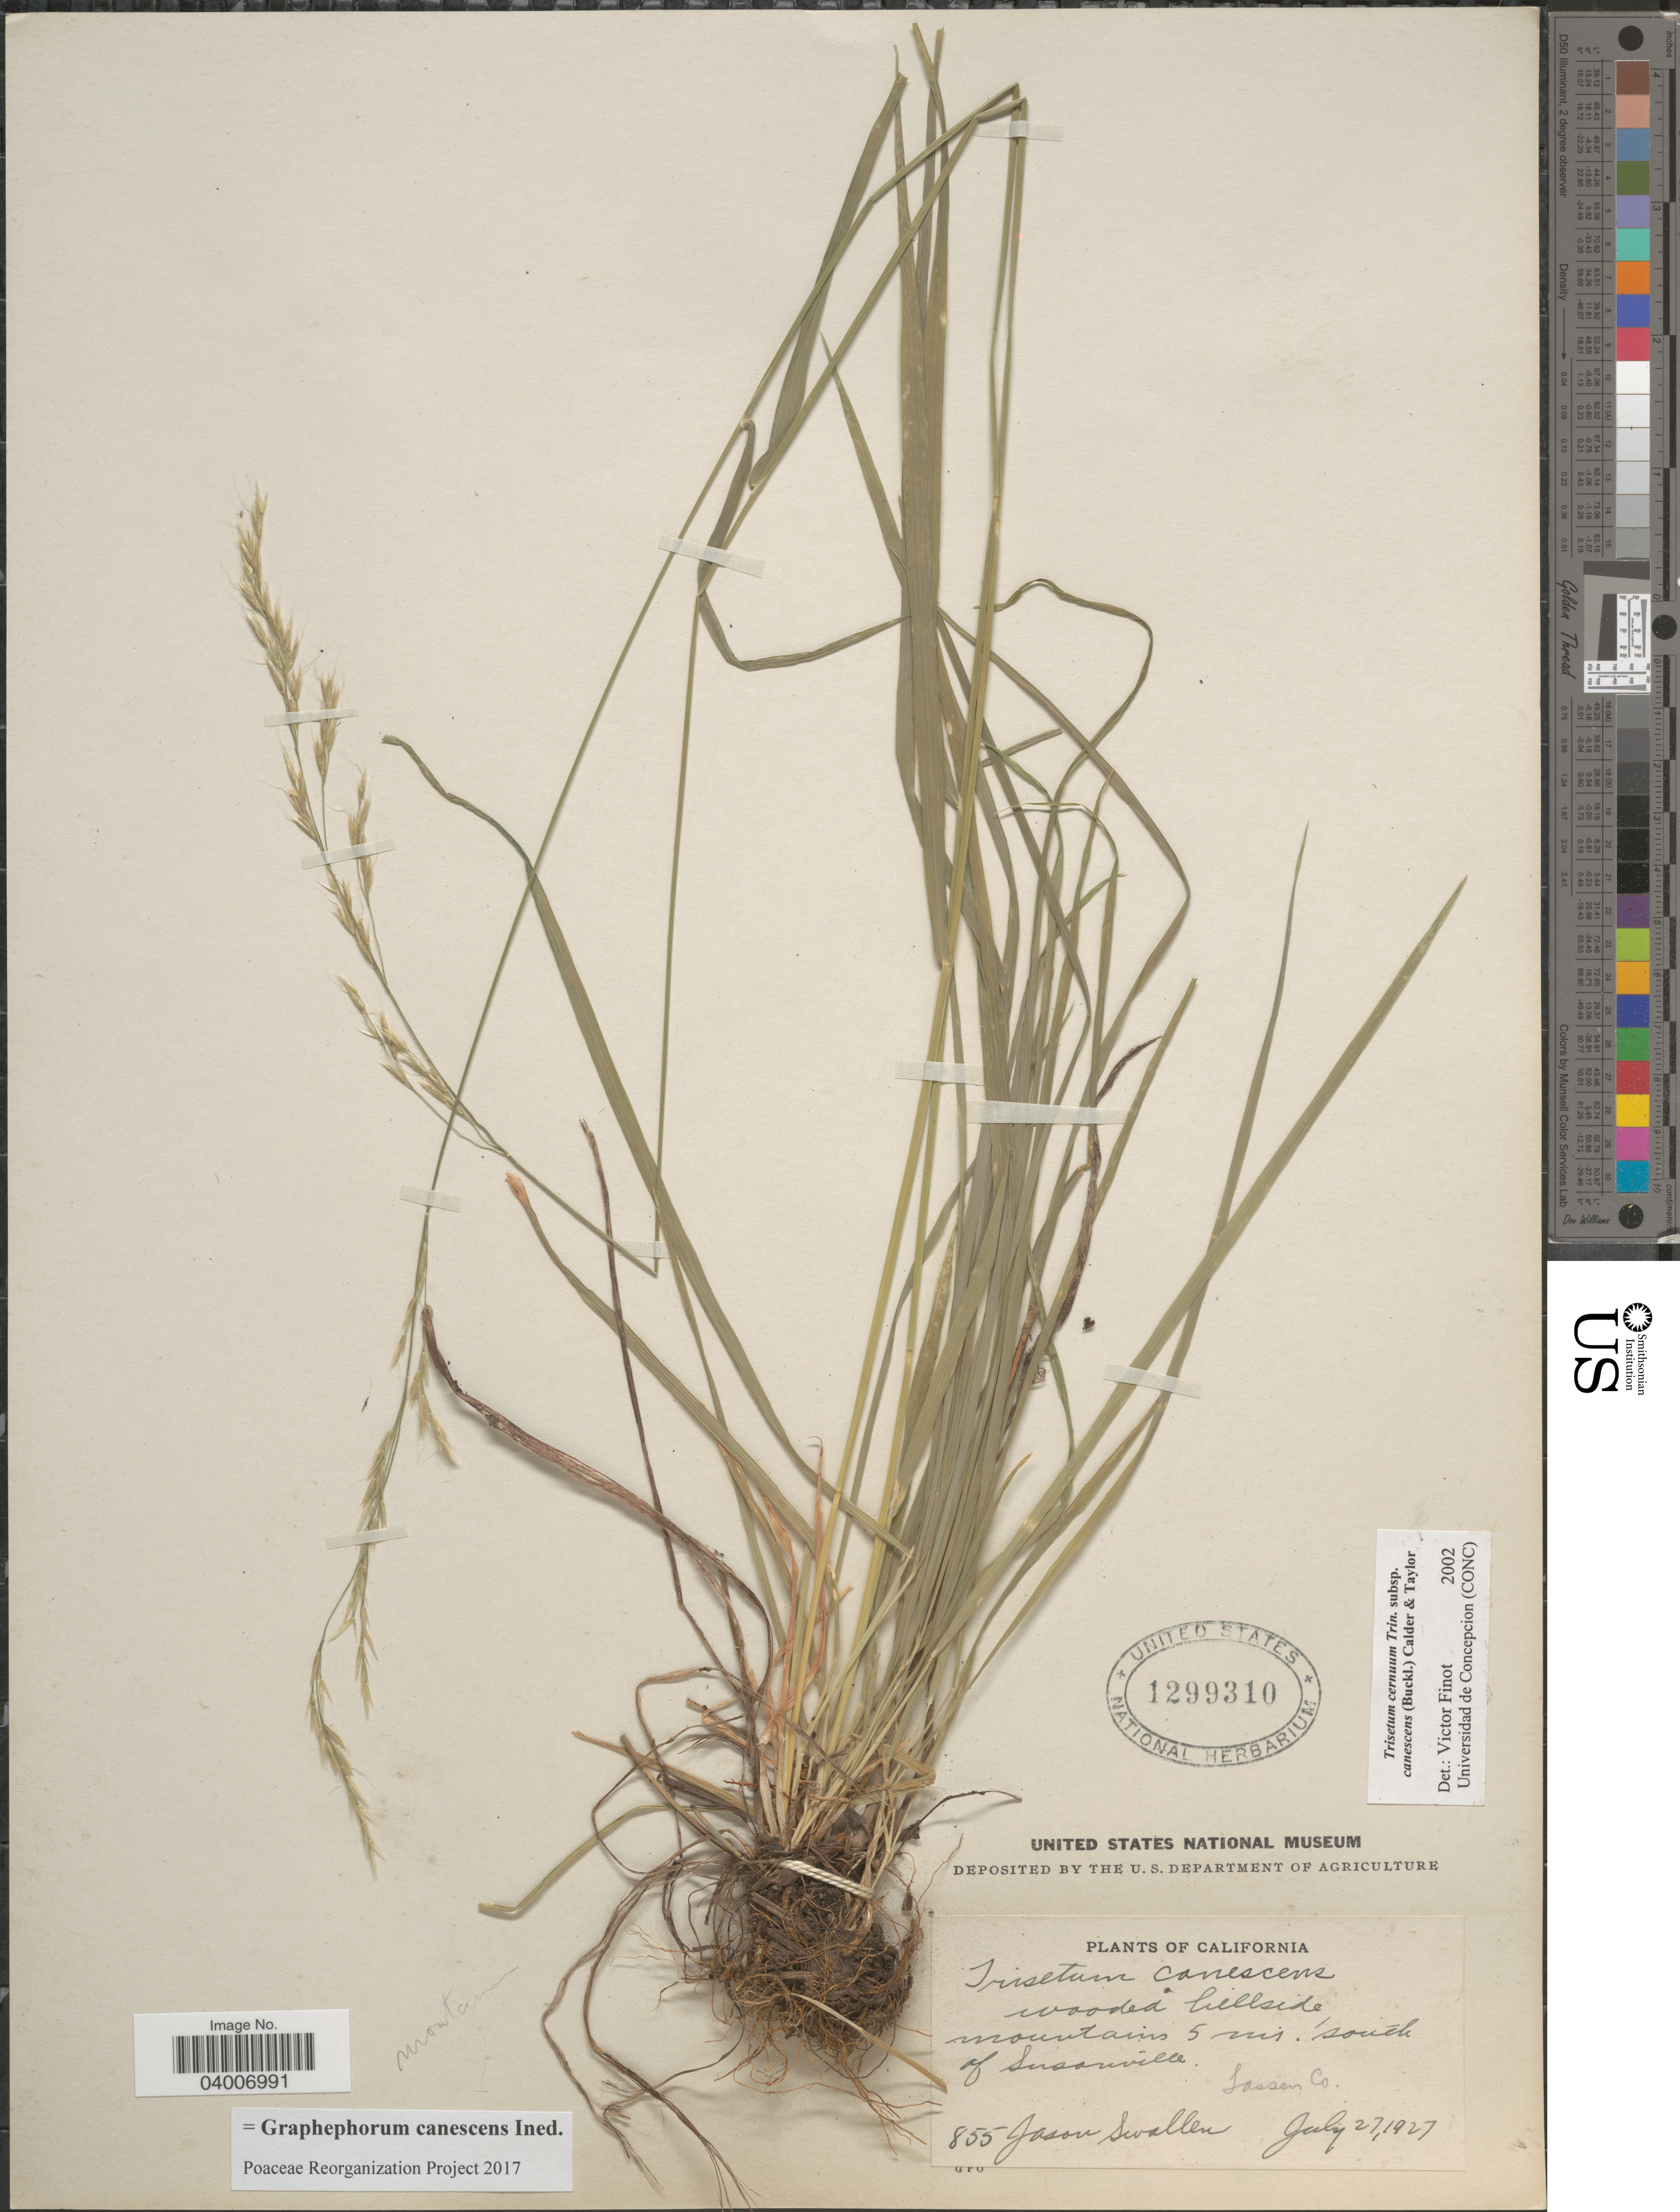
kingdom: Plantae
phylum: Tracheophyta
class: Liliopsida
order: Poales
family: Poaceae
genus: Graphephorum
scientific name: Graphephorum canescens ined.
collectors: J. R. Swallen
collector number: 855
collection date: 1927-07-27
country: United States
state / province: California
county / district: Lassen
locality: Wooded hillside, mountains 5 ms. south of Susanvilla. Lassen Co.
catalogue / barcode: US 1299310